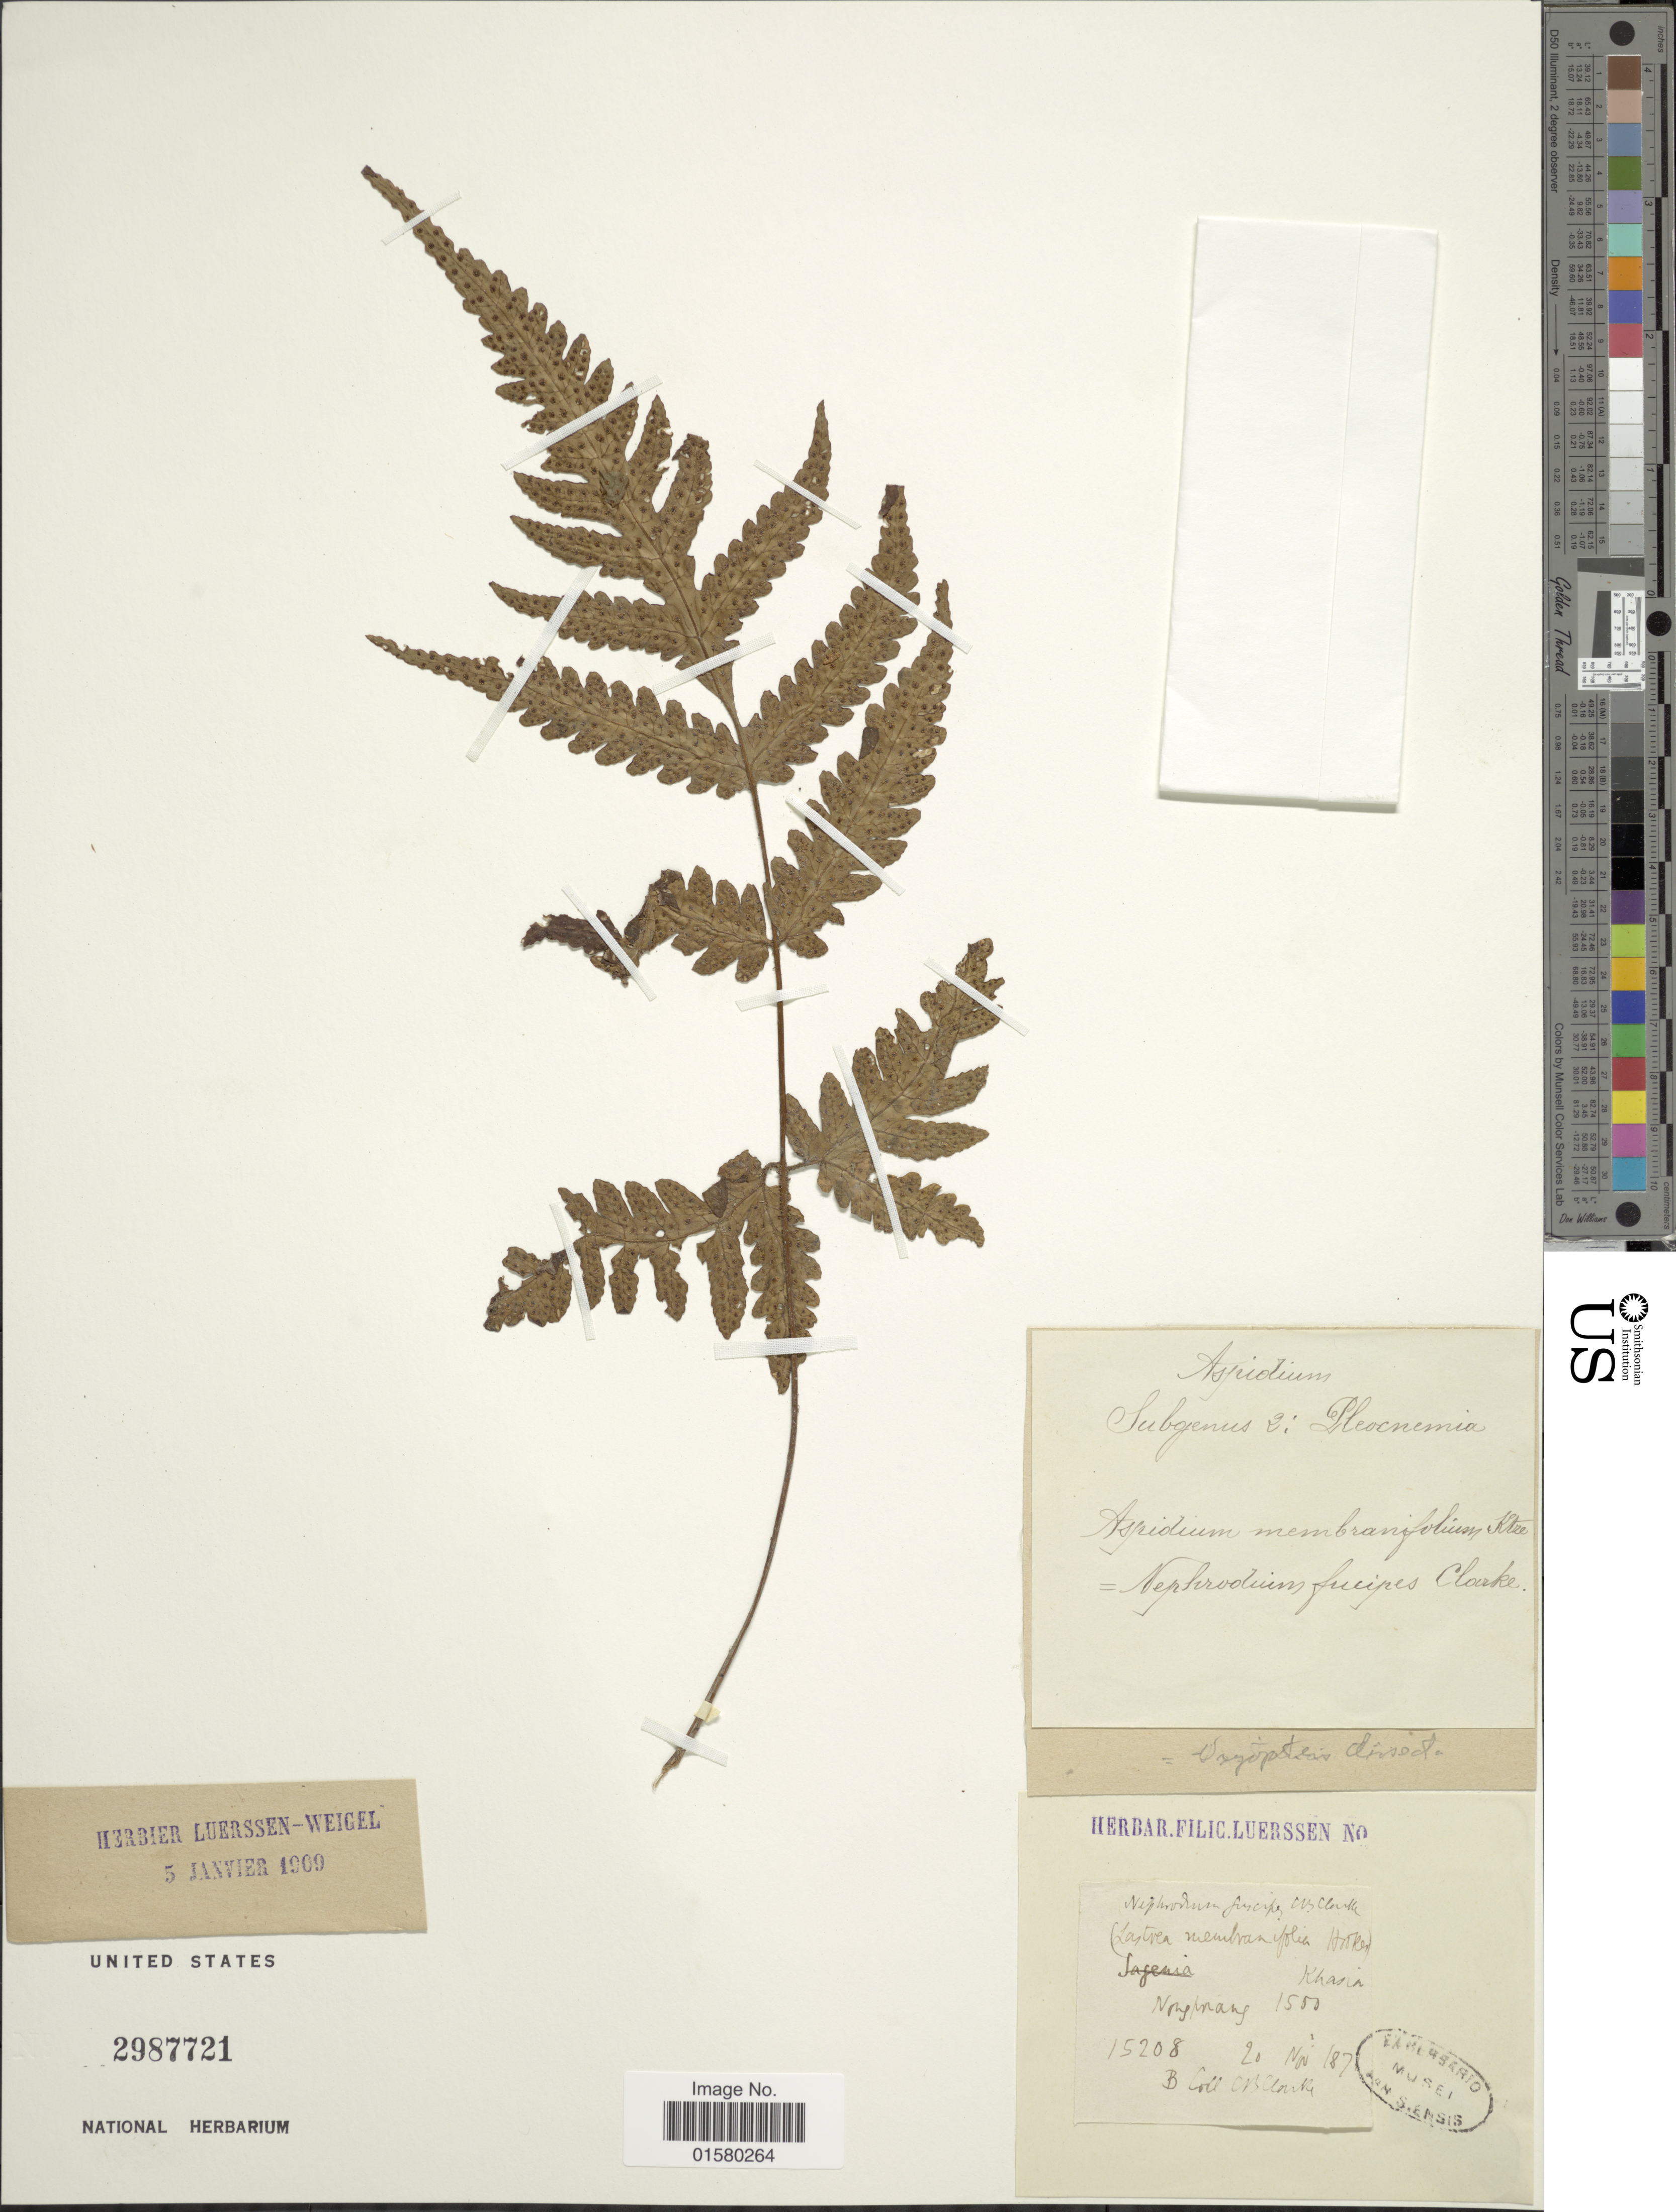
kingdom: Plantae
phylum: Tracheophyta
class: Polypodiopsida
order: Polypodiales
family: Tectariaceae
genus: Tectaria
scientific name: Tectaria dissecta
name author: (G. Forst.) Lellinger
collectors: C. B. Clarke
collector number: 15208B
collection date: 1871-11-20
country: India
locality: Nongkhang, Khasia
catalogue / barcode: US 2987721